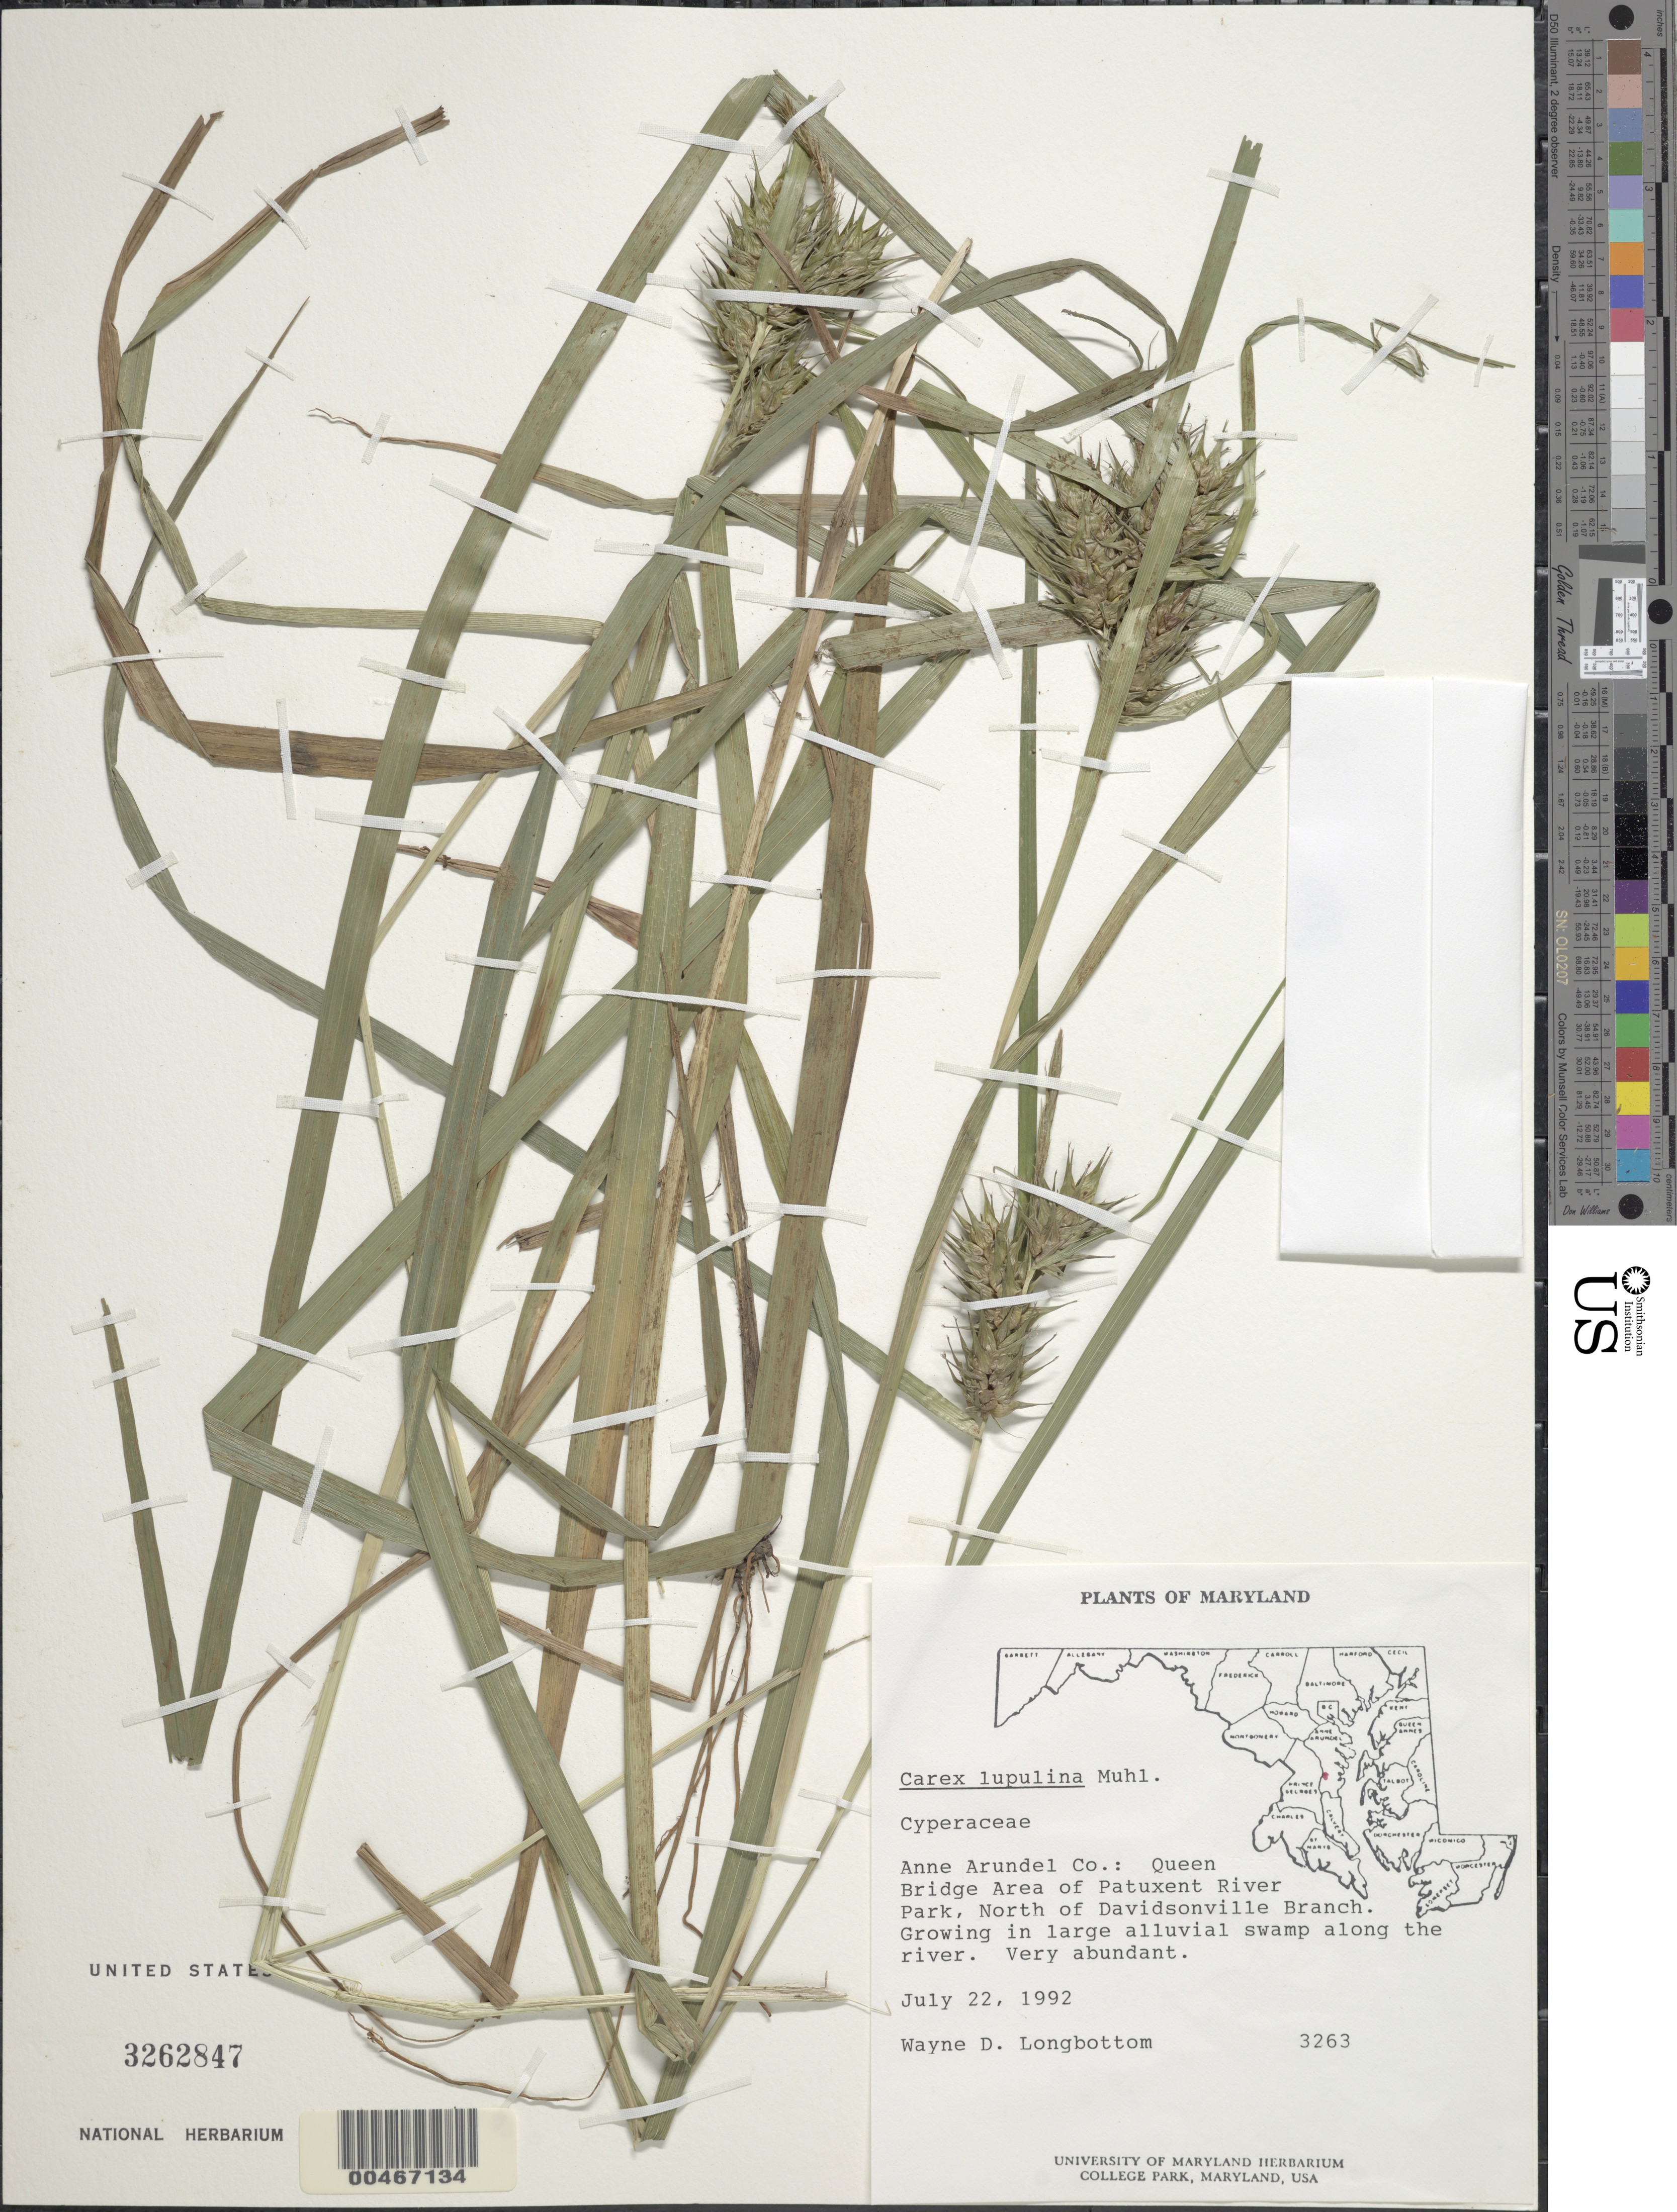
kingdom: Plantae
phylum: Tracheophyta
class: Liliopsida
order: Poales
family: Cyperaceae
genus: Carex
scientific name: Carex lupulina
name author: Muhl. ex Willd.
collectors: W. D. Longbottom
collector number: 3263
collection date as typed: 22 Jul 1992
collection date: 1992-07-22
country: United States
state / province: Maryland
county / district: Anne Arundel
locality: Queen Anne Bridge area of Patuxent Park, N of Davidsonville Branch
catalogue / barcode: US 3262847